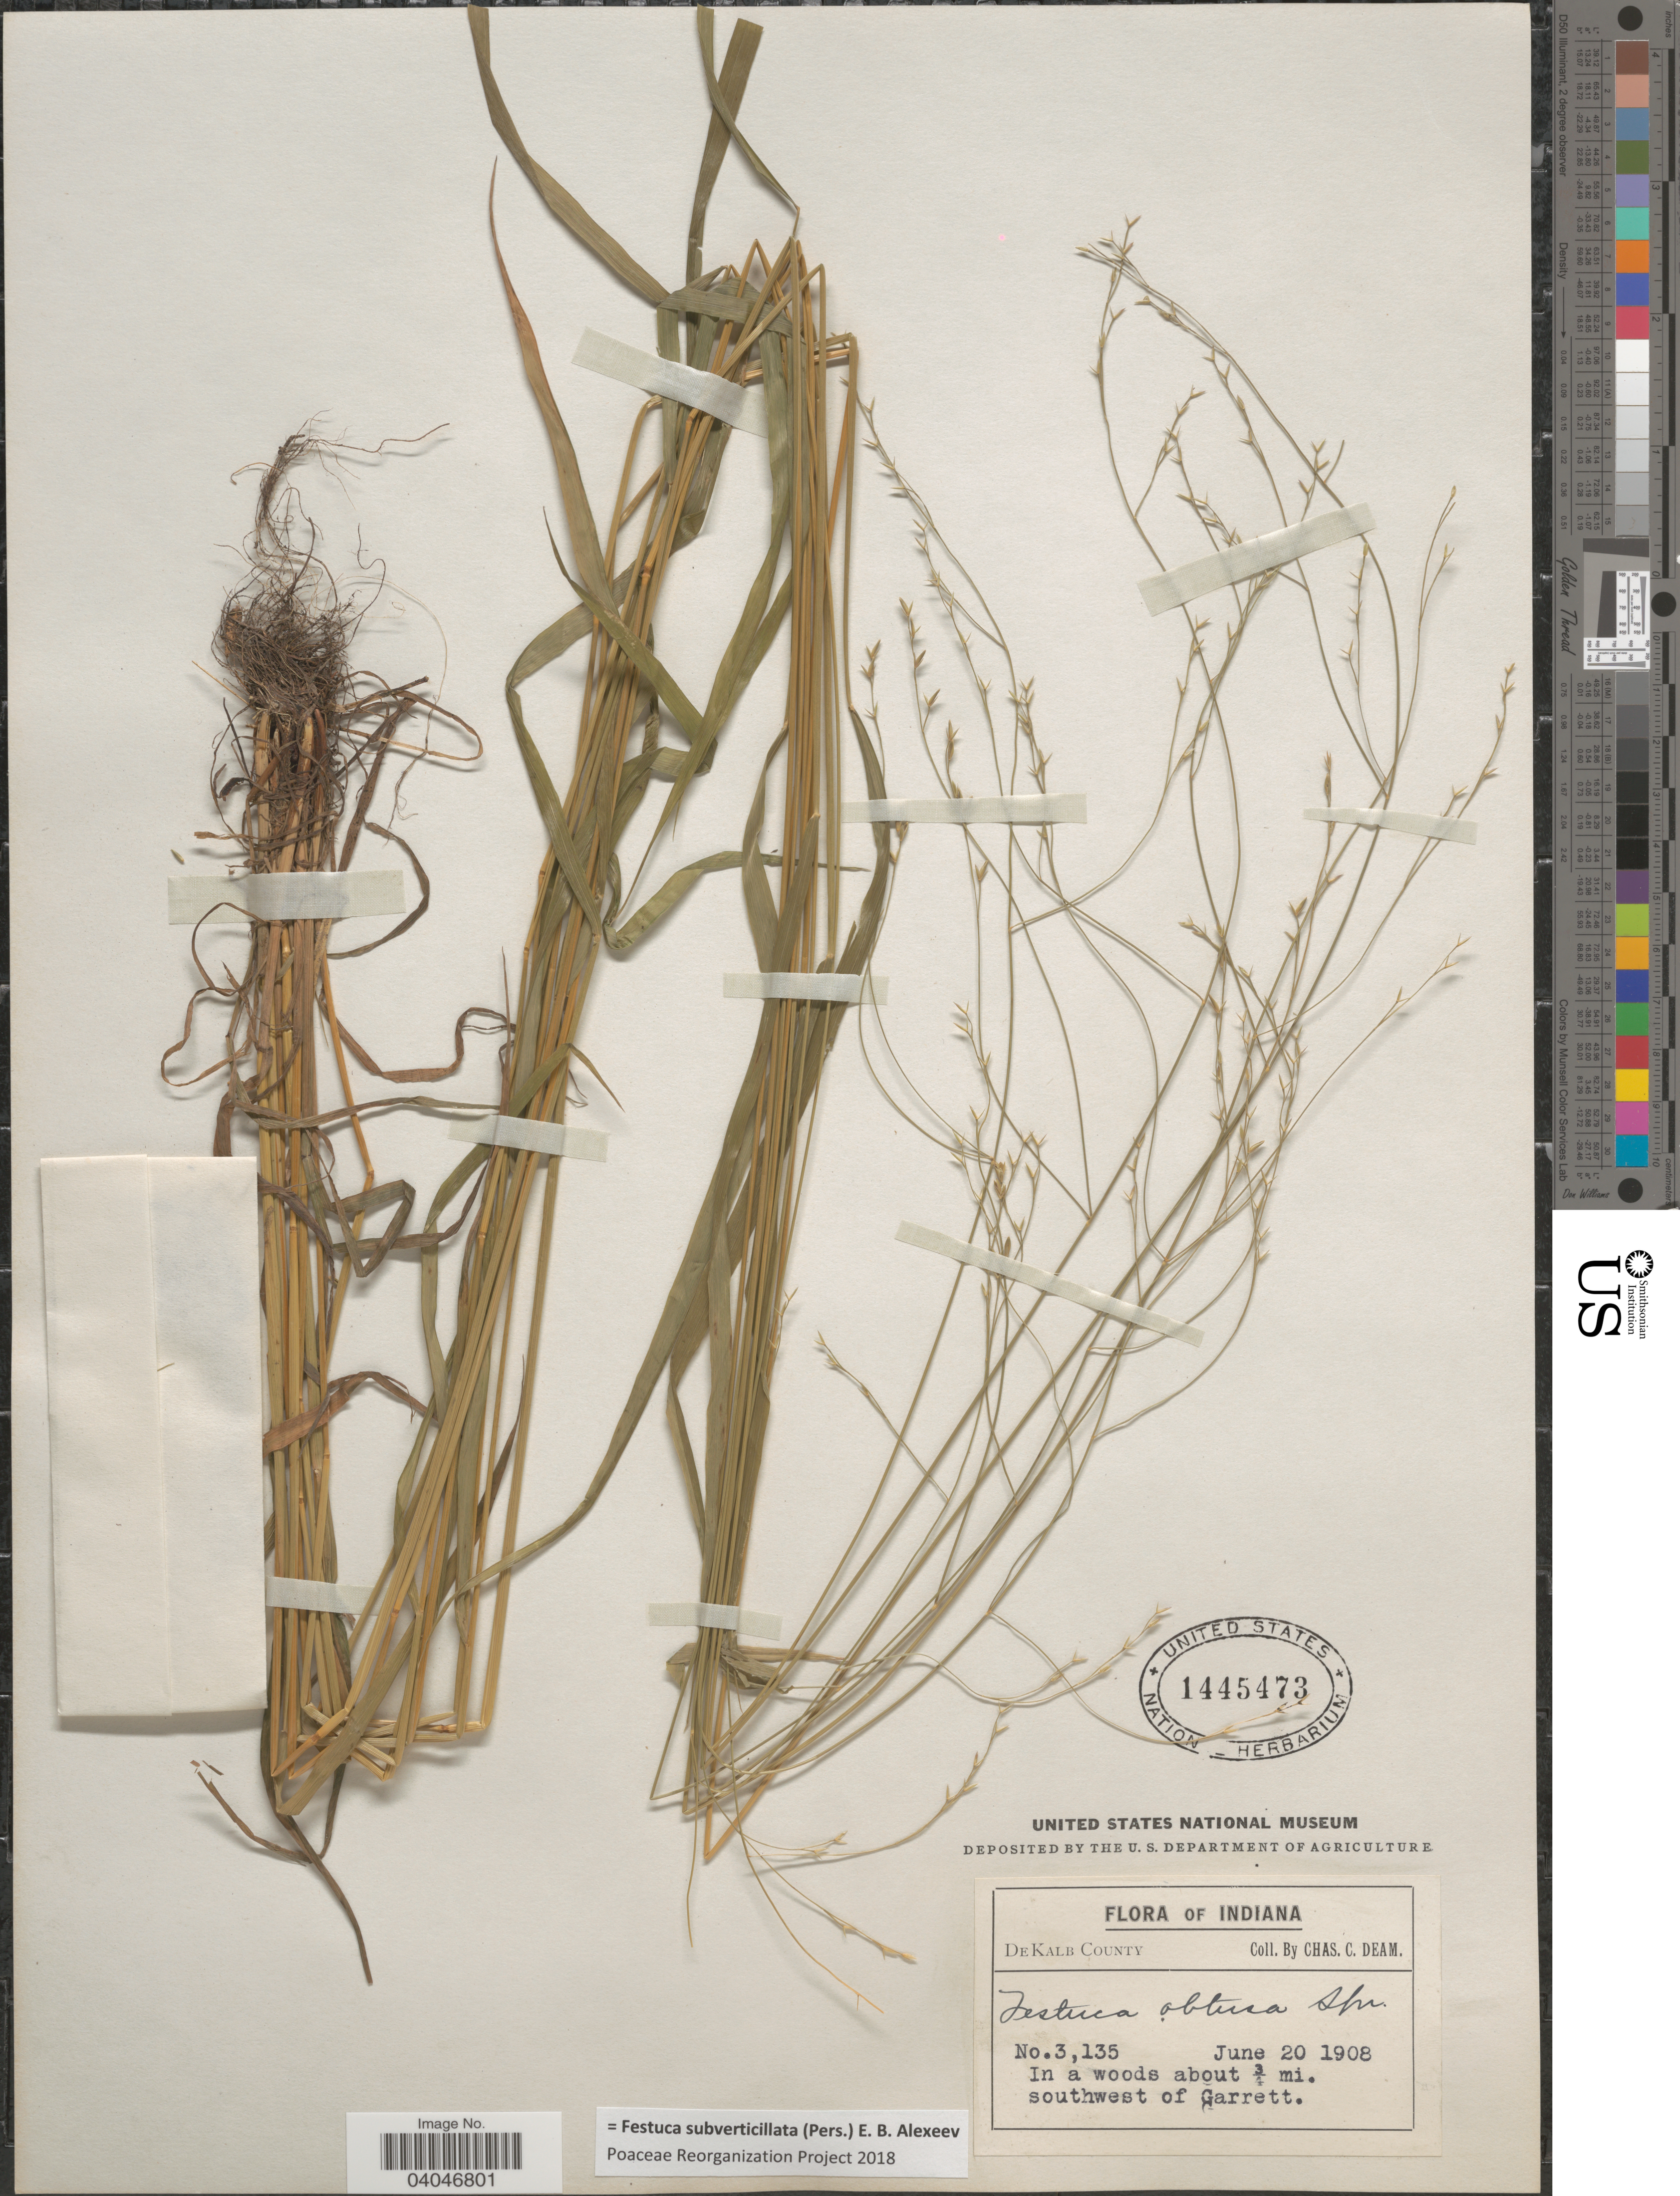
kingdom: Plantae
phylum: Tracheophyta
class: Liliopsida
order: Poales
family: Poaceae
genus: Festuca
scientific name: Festuca subverticillata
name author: (Pers.) E.B. Alexeev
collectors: C. C. Deam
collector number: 3135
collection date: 1908-06-20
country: United States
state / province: Indiana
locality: DeKalb County. In a woods about ¾ mi. southwest of Garrett.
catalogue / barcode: US 1445473